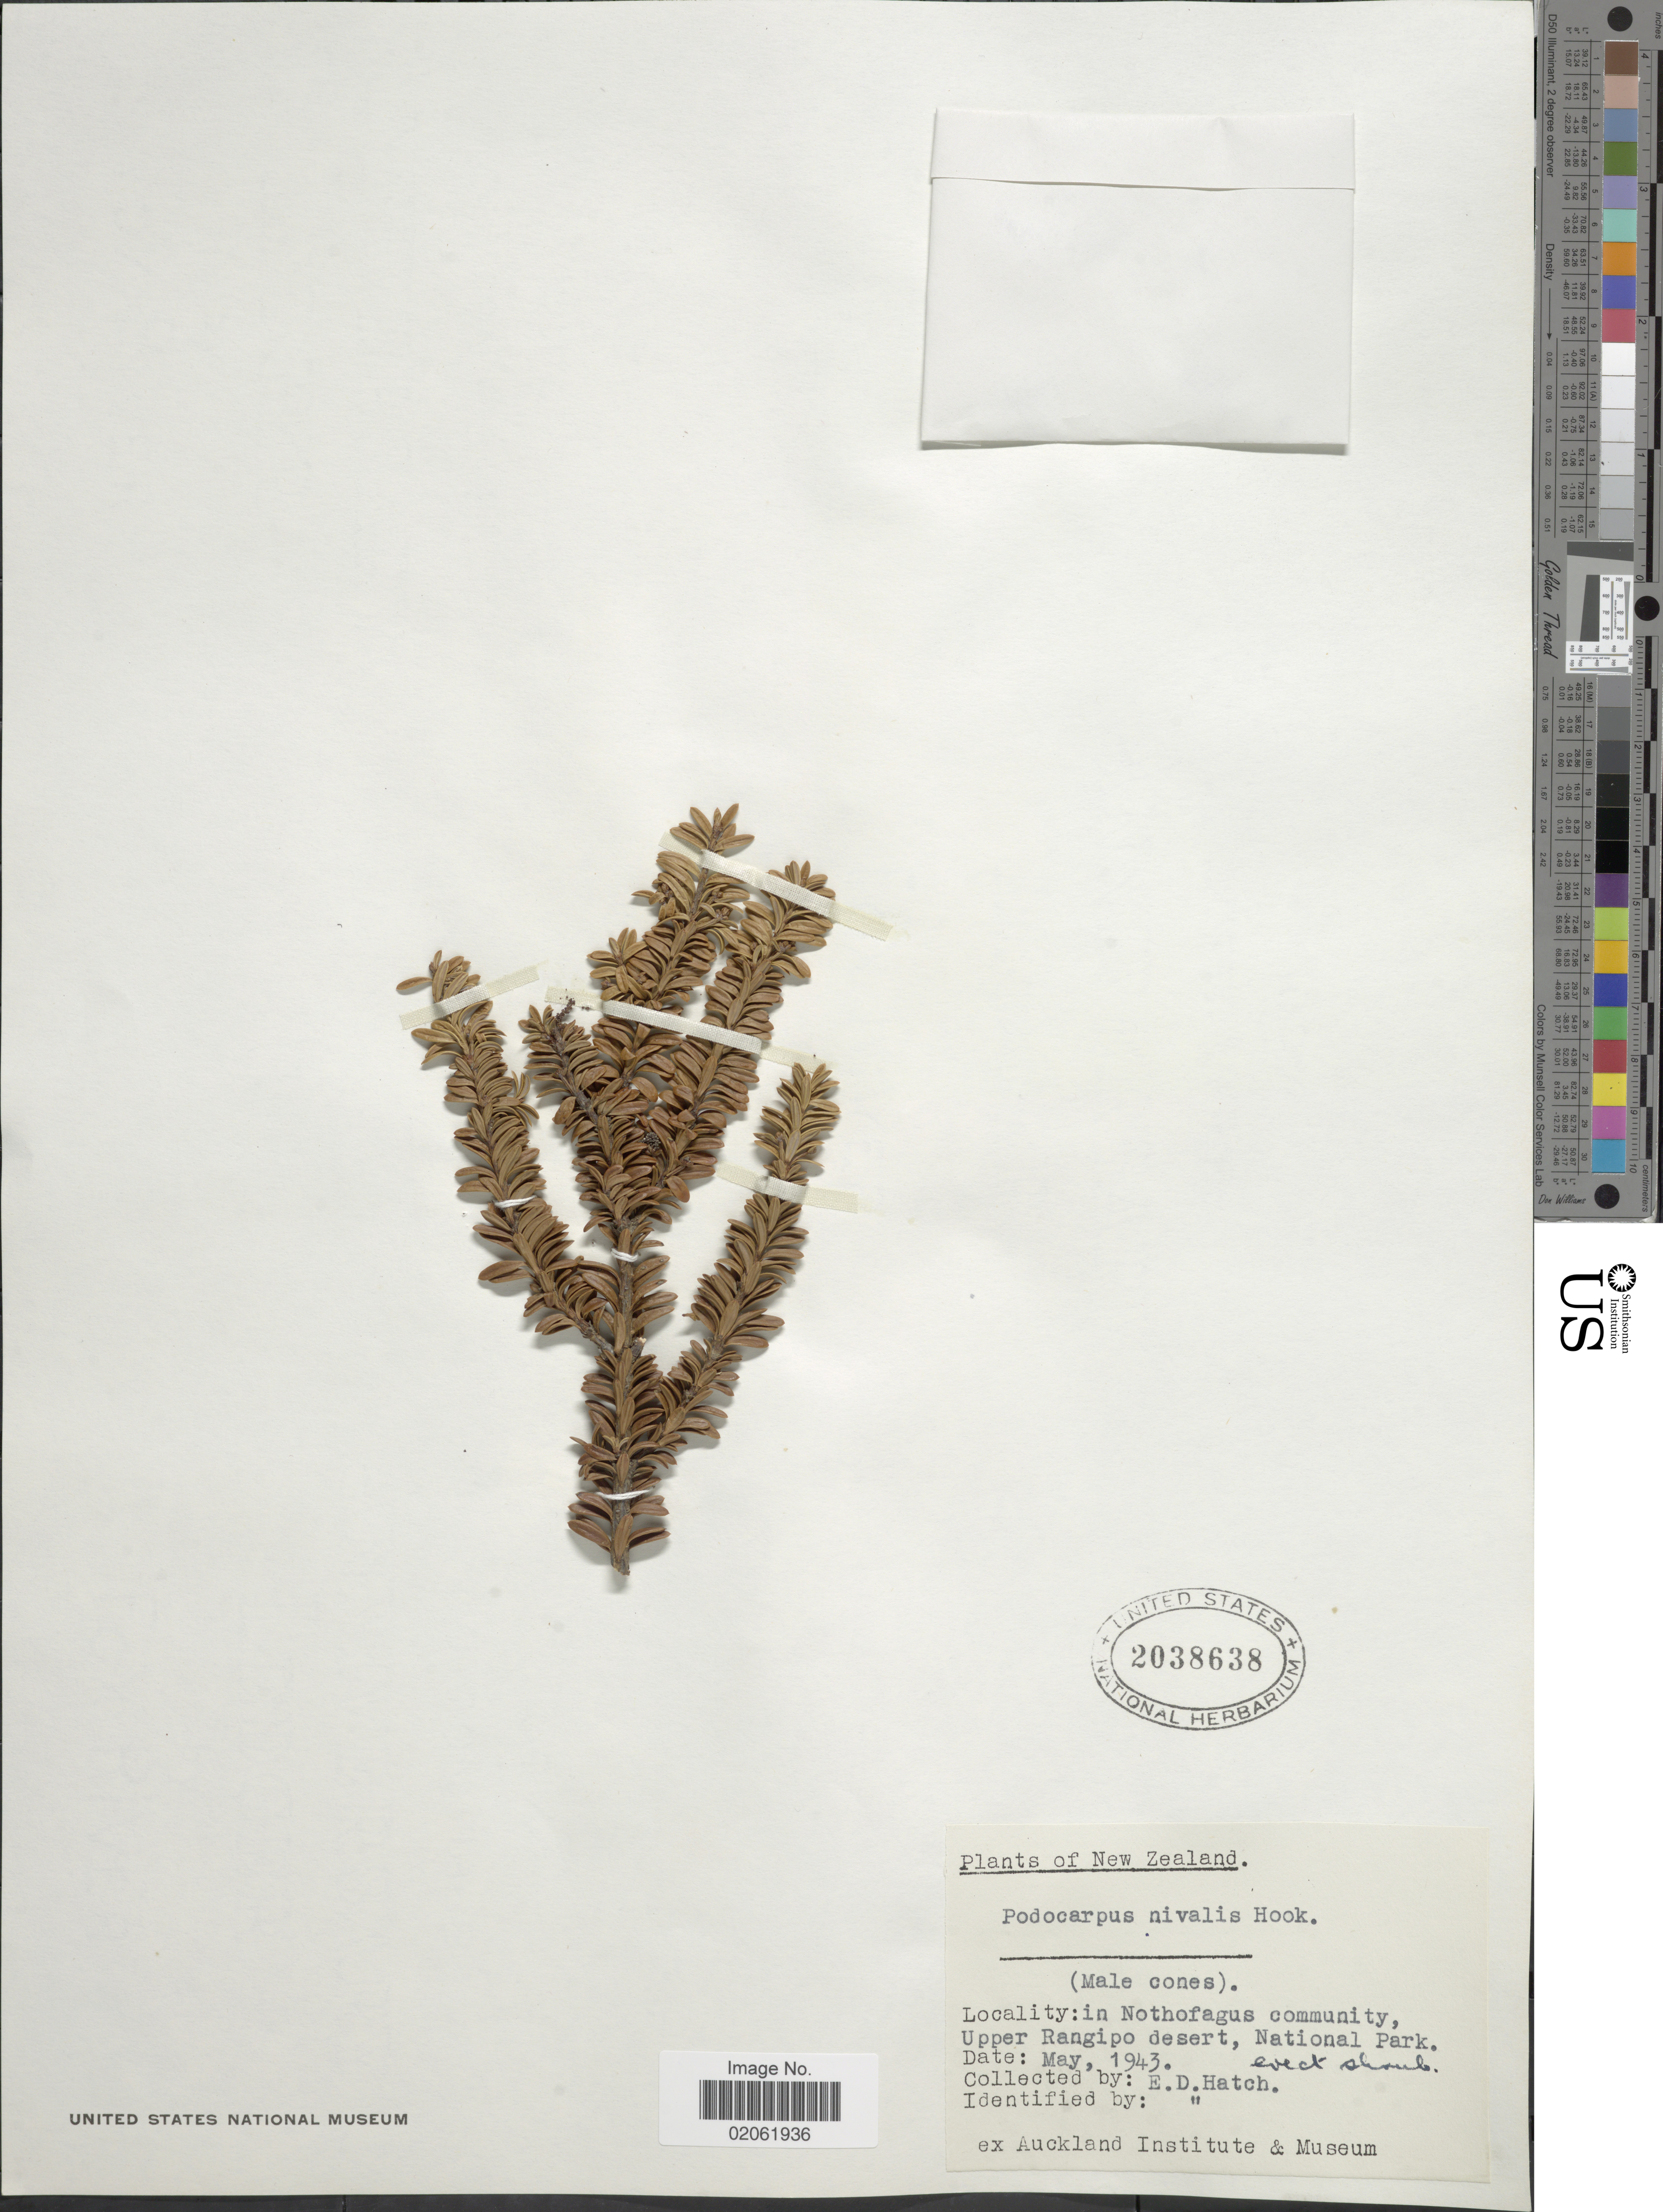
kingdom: Plantae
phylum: Tracheophyta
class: Pinopsida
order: Pinales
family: Podocarpaceae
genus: Podocarpus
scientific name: Podocarpus nivalis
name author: Hook.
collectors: E. Hatch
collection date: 1943-05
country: New Zealand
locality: New Zealand, Upper Rangipo Rangipo desert, National Park.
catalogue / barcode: US 2038638